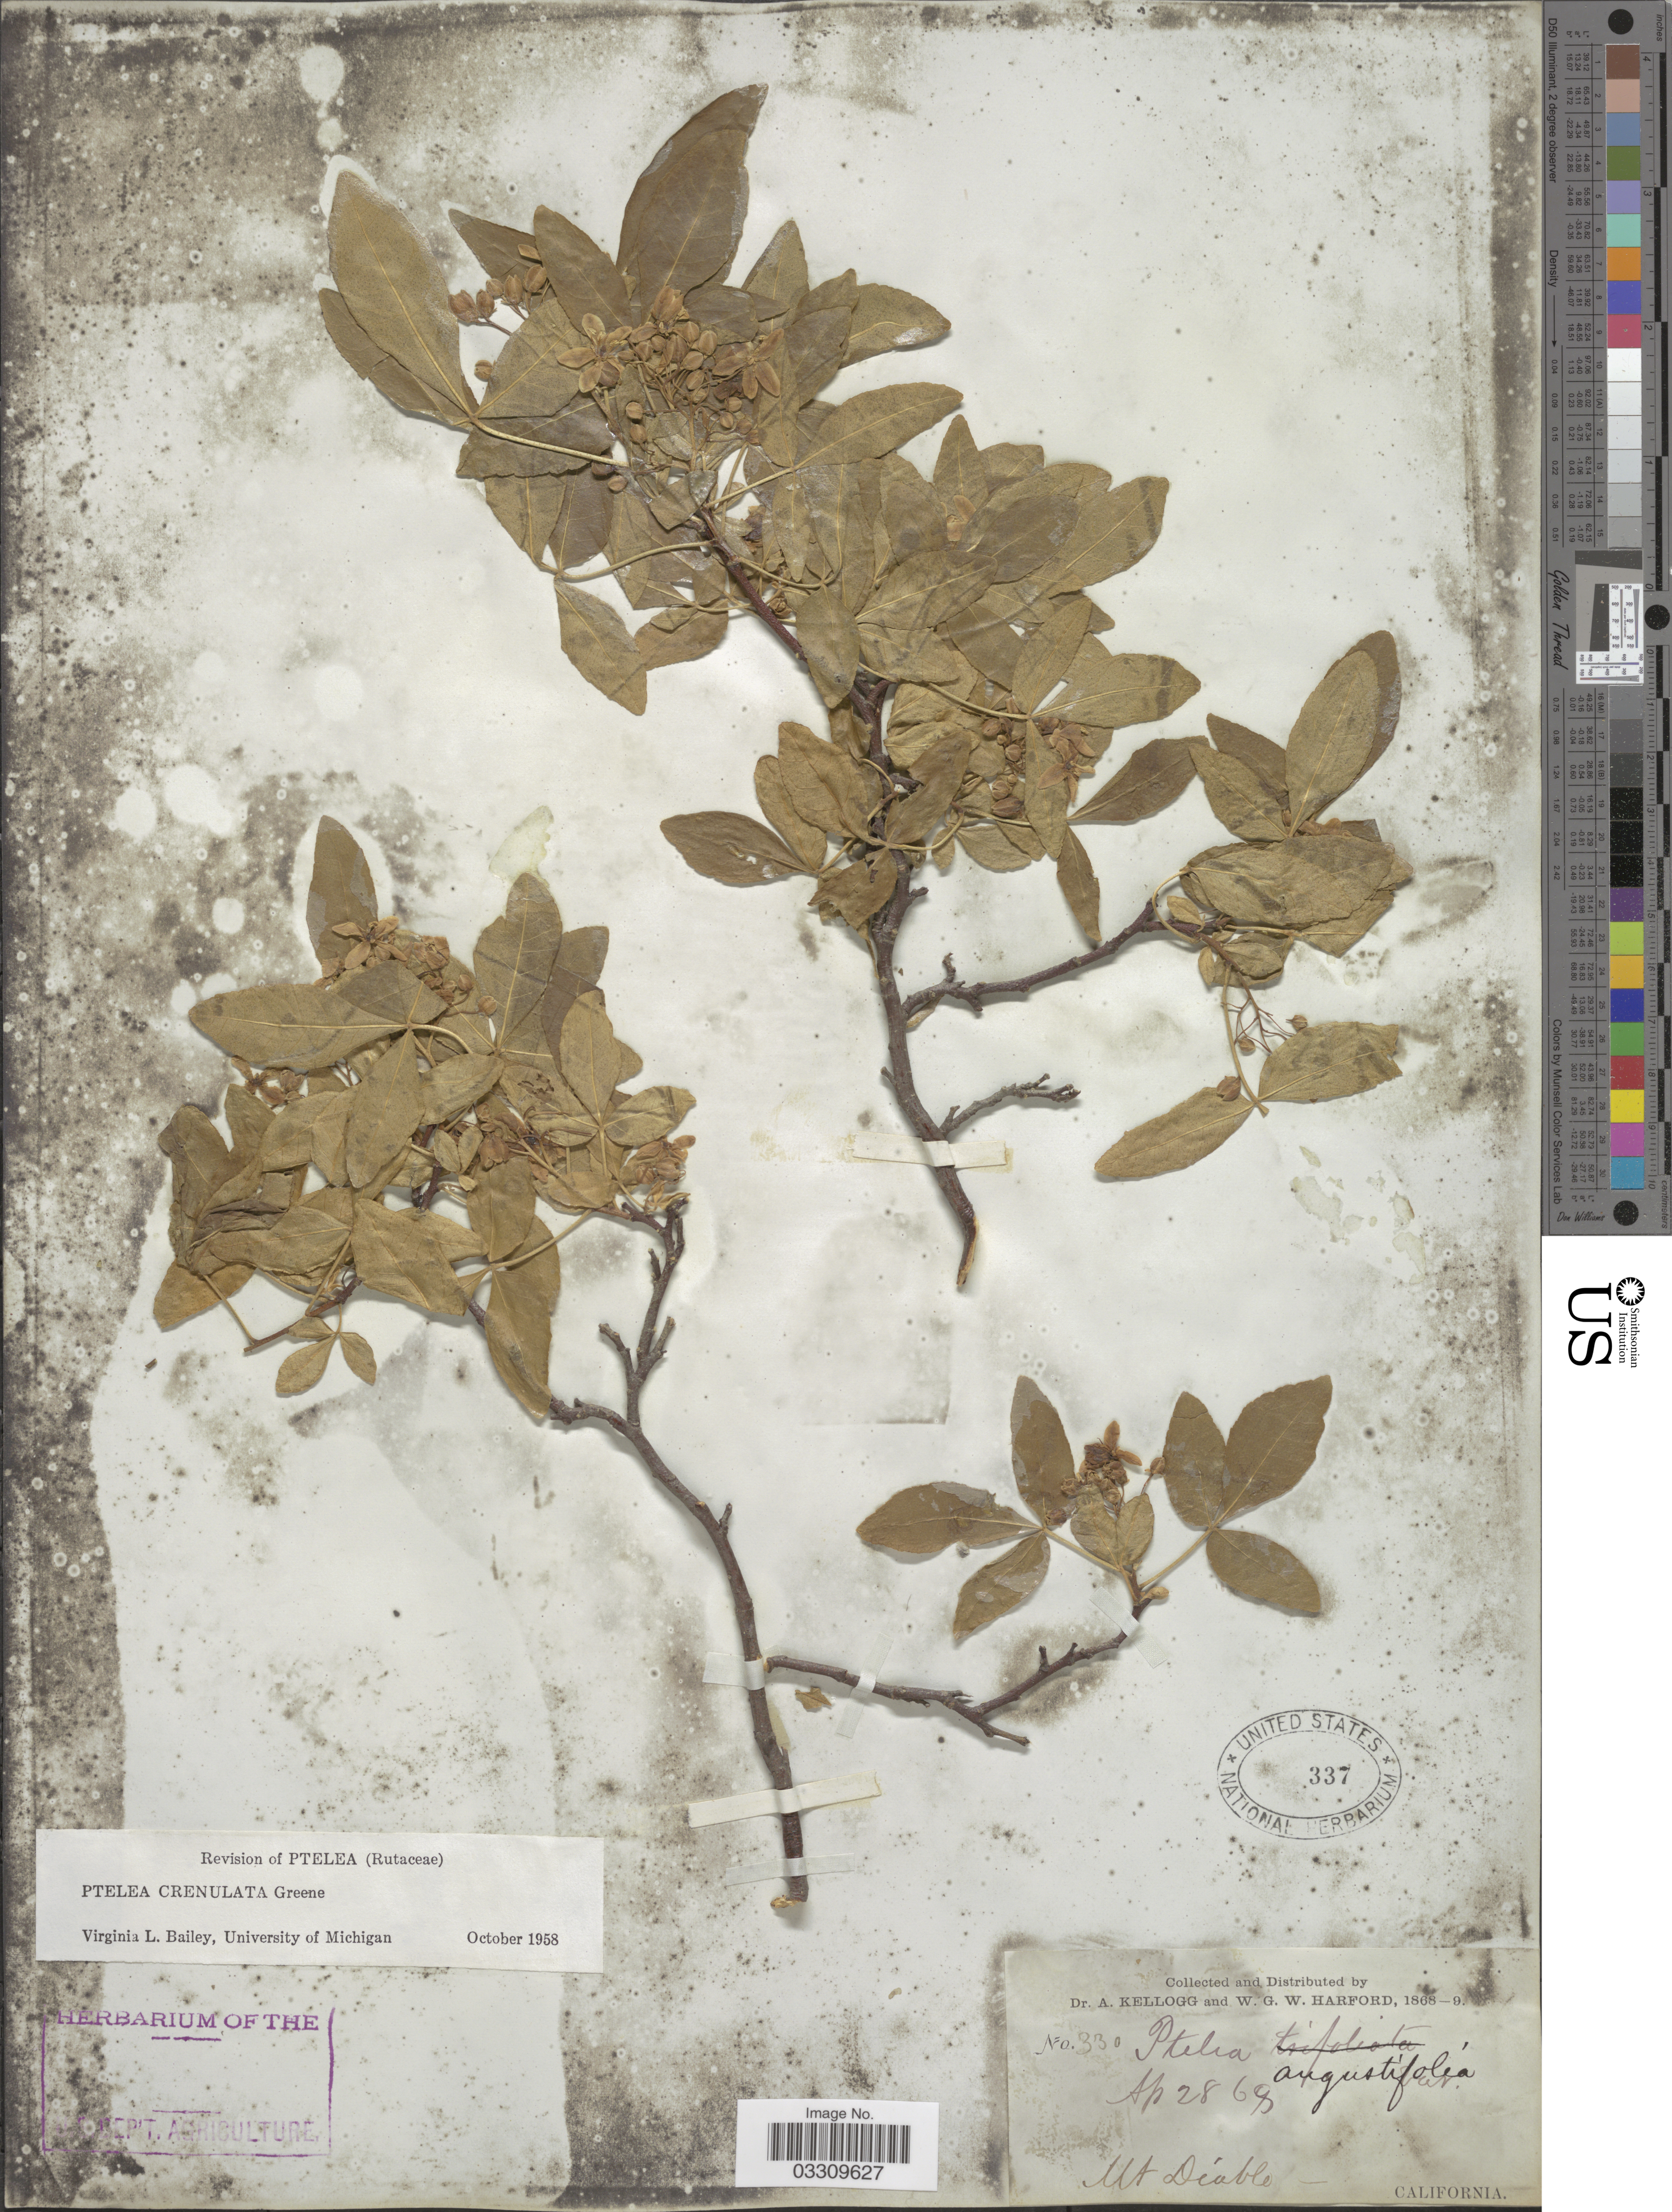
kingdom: Plantae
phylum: Tracheophyta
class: Magnoliopsida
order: Sapindales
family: Rutaceae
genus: Ptelea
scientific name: Ptelea crenulata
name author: Greene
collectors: A. Kellogg & W. G. W. Harford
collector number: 330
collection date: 1868-04-28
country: United States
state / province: California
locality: Mt. Diablo.